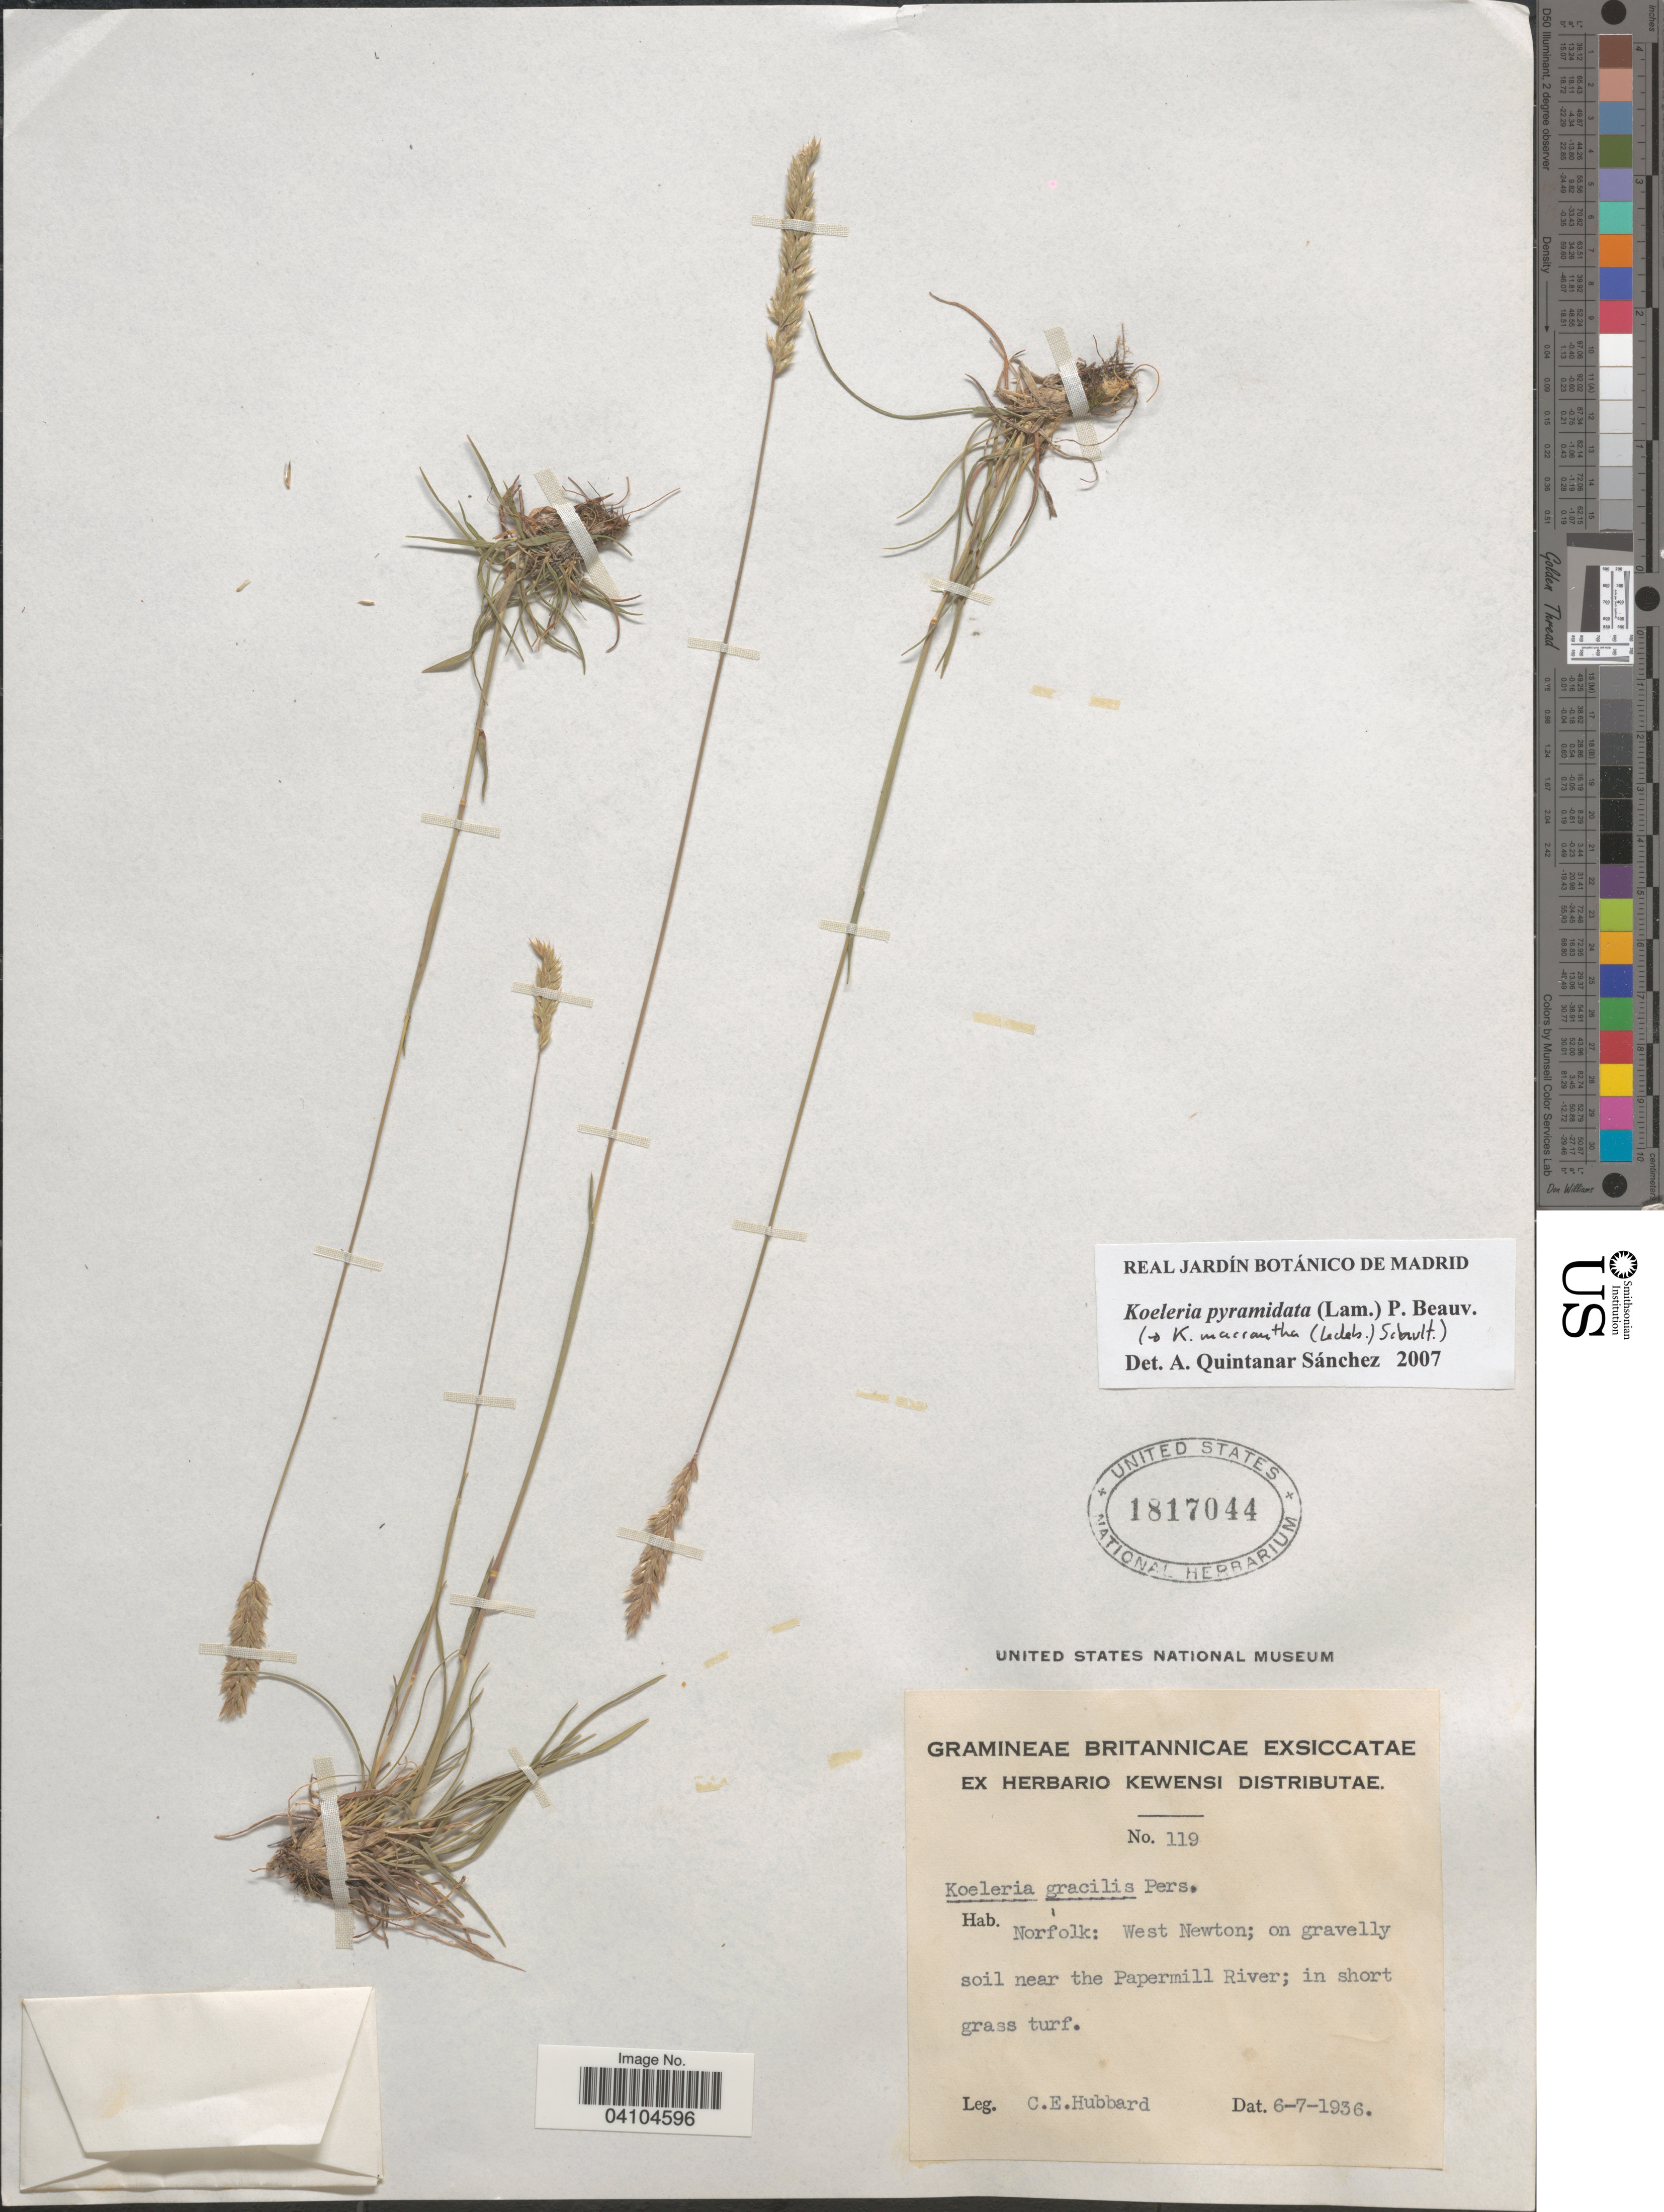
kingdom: Plantae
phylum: Tracheophyta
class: Liliopsida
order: Poales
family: Poaceae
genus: Koeleria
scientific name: Koeleria pyramidata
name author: (Lam.) P. Beauv.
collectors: C. E. Hubbard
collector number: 119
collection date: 1936-07-06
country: United Kingdom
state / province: England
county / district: Norfolk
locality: Norfolk: West Newton; on gravelly soil near the Papermill River; in short grass turf.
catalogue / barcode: US 1817044